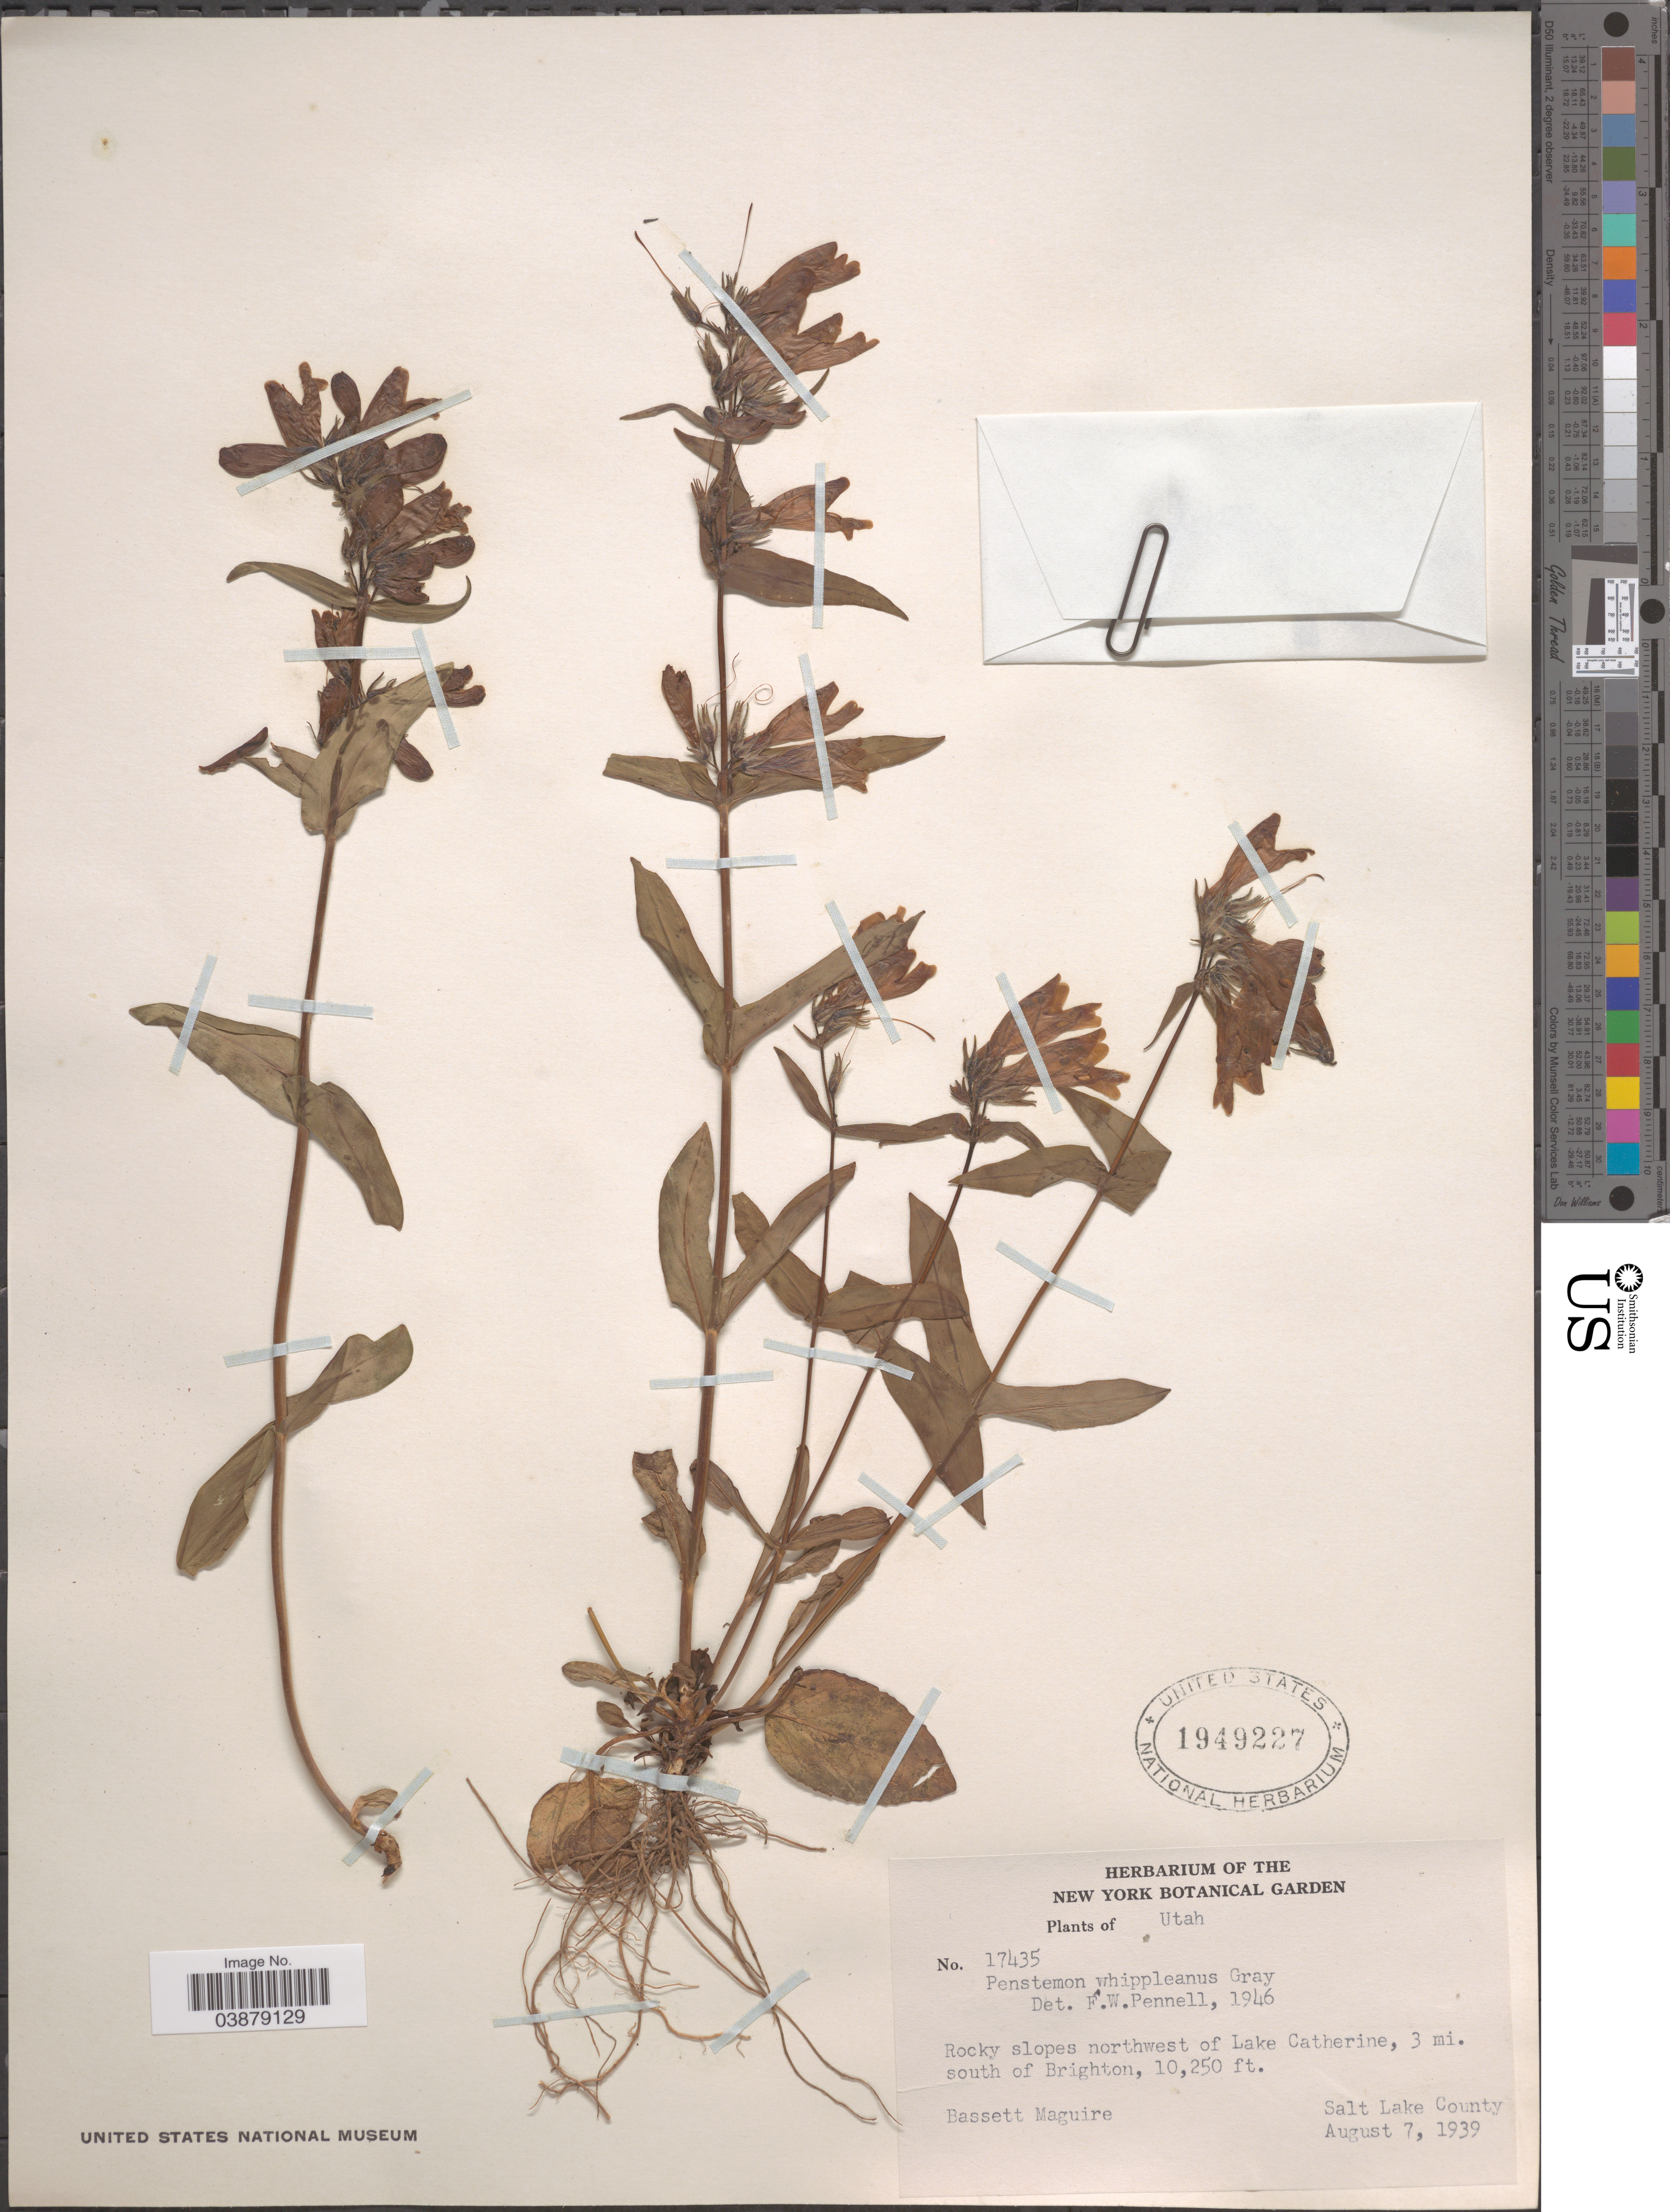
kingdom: Plantae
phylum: Tracheophyta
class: Magnoliopsida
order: Lamiales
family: Plantaginaceae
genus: Penstemon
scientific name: Penstemon whippleanus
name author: A. Gray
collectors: B. Maguire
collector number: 17435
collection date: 1939-08-07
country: United States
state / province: Utah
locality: Rocky slopes northwest of Lake Catherine, 3 mi. south of Brighton, Salt Lake County.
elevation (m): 3124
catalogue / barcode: US 1949227